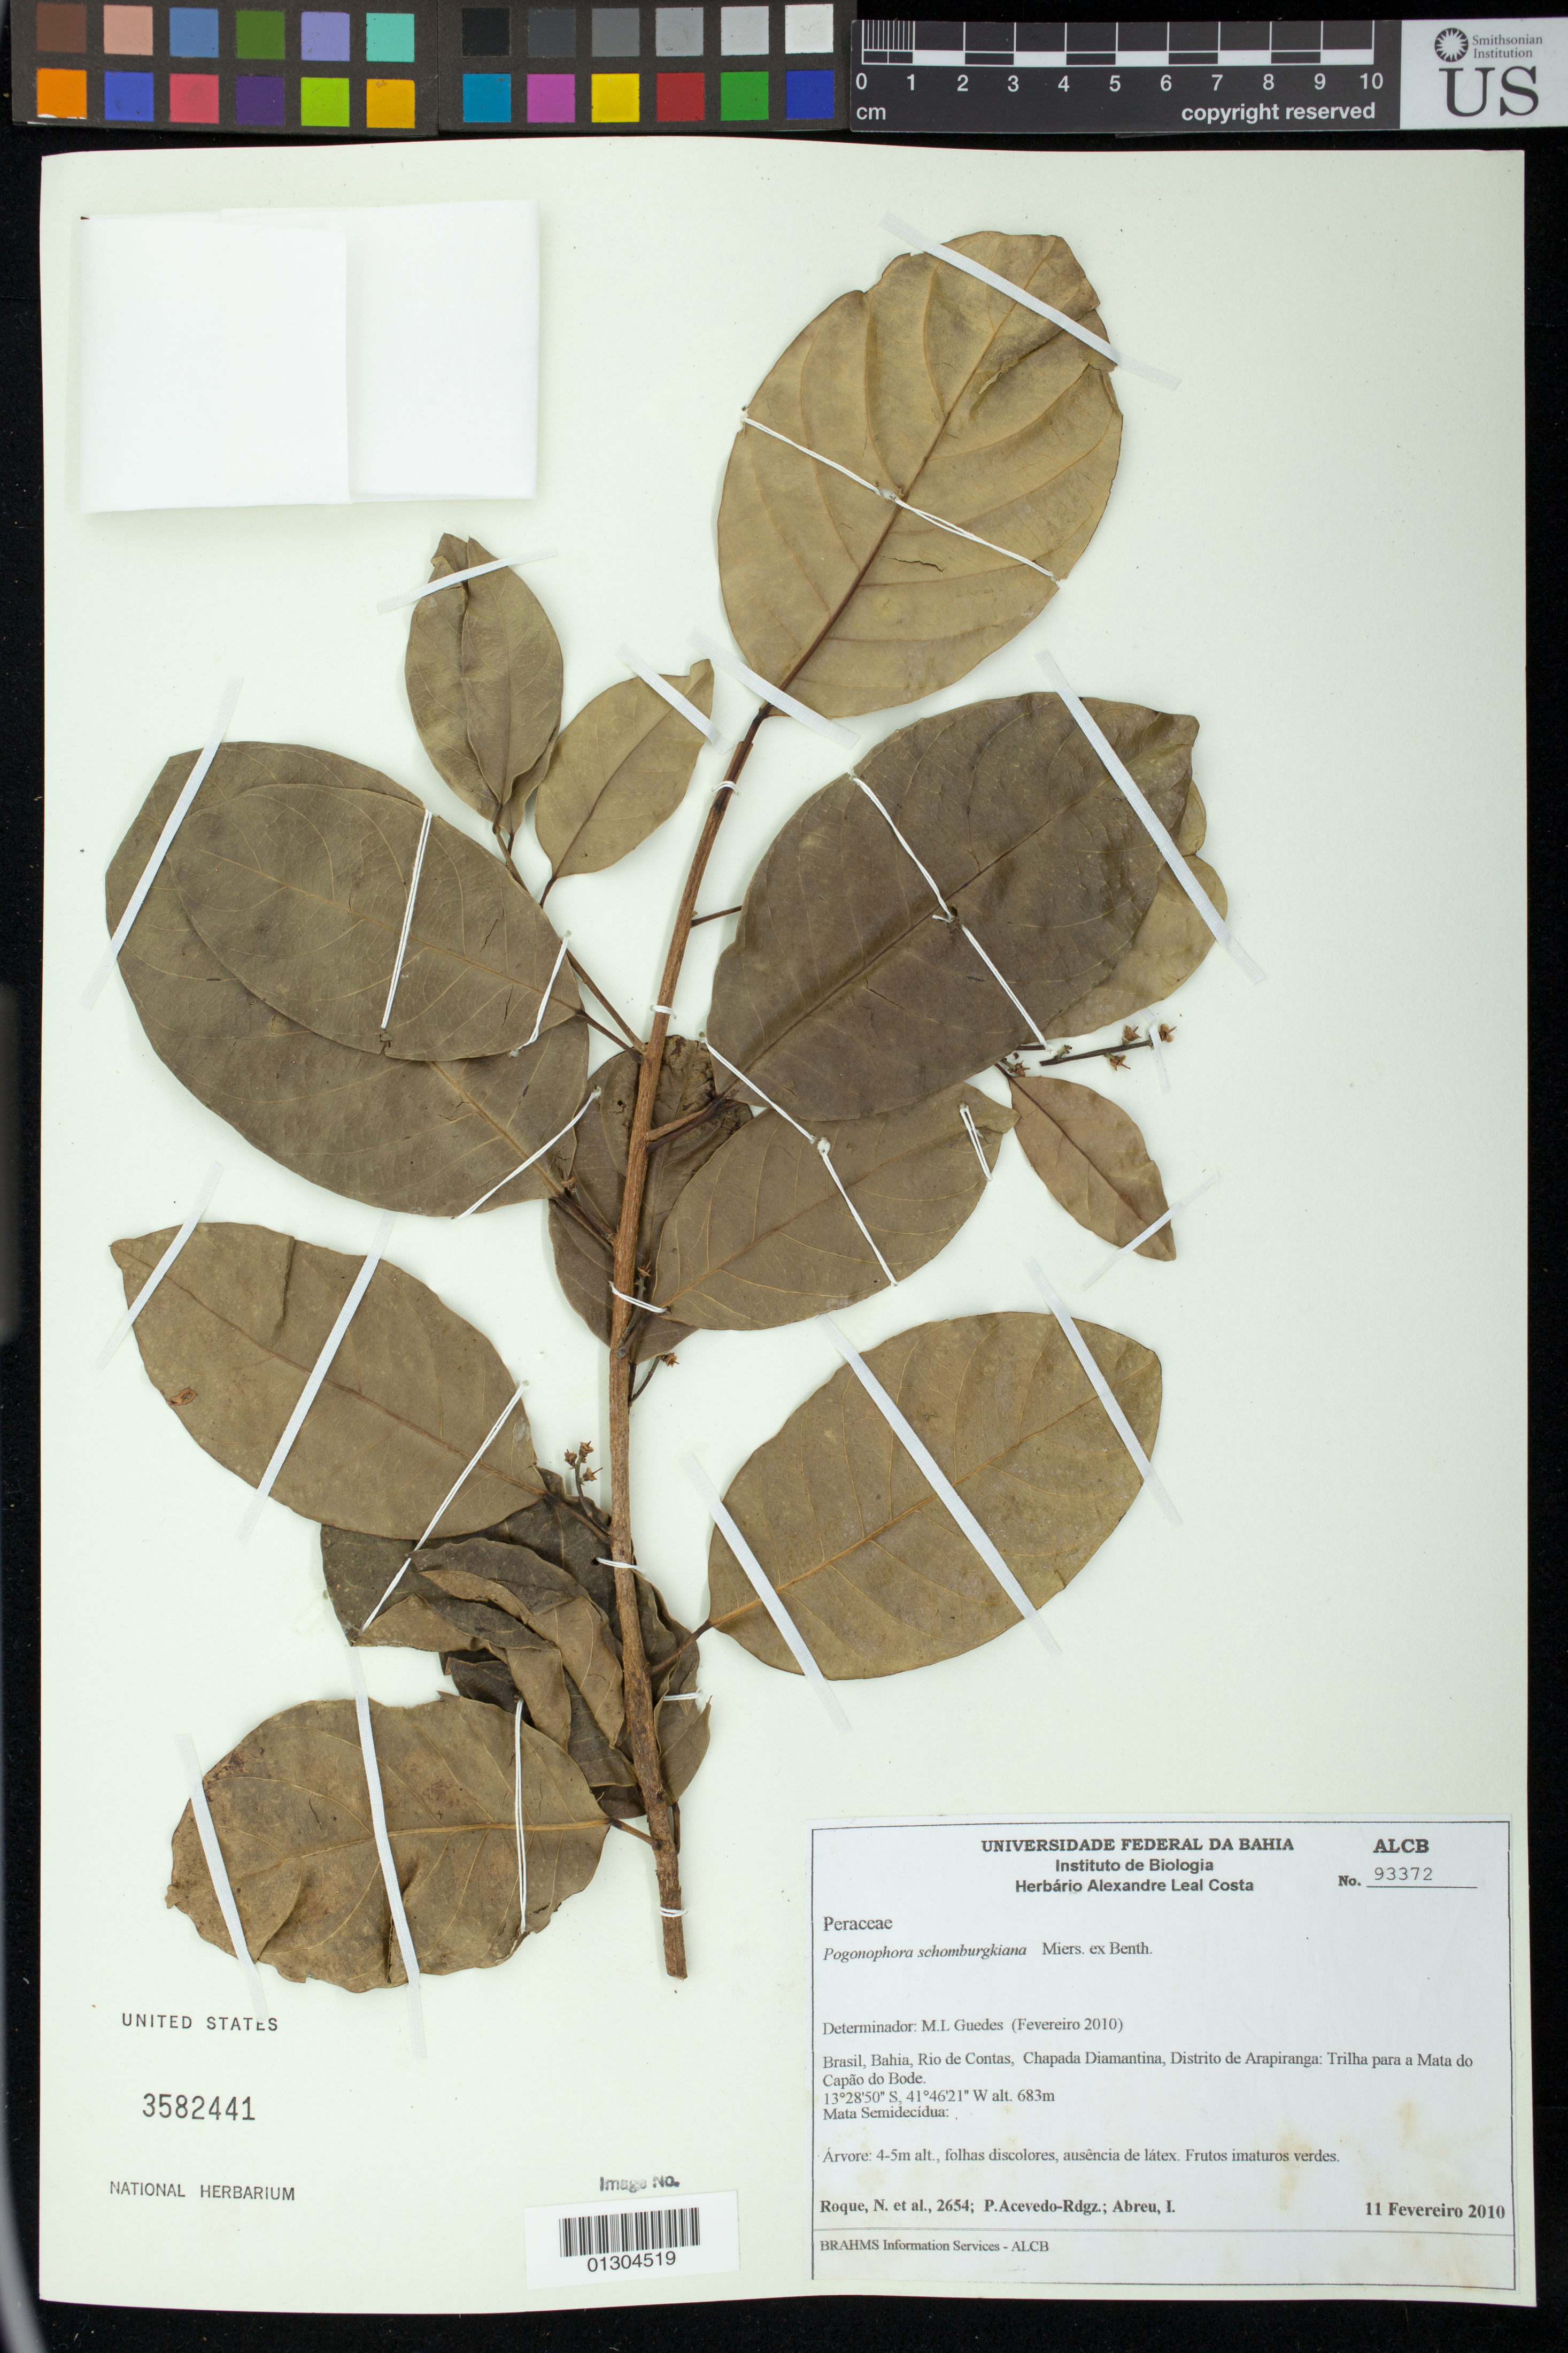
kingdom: Plantae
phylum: Tracheophyta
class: Magnoliopsida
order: Malpighiales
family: Peraceae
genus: Pogonophora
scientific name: Pogonophora schomburgkiana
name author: Miers ex Benth.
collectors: N. Roque, P. Acevedo-Rodr. & I. Abreu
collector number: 93372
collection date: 2010-02-11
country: Brazil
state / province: Bahia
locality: Rio de Contas, Chapada Diamantina, Distrito de Arapiranga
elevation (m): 683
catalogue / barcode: US 3582441